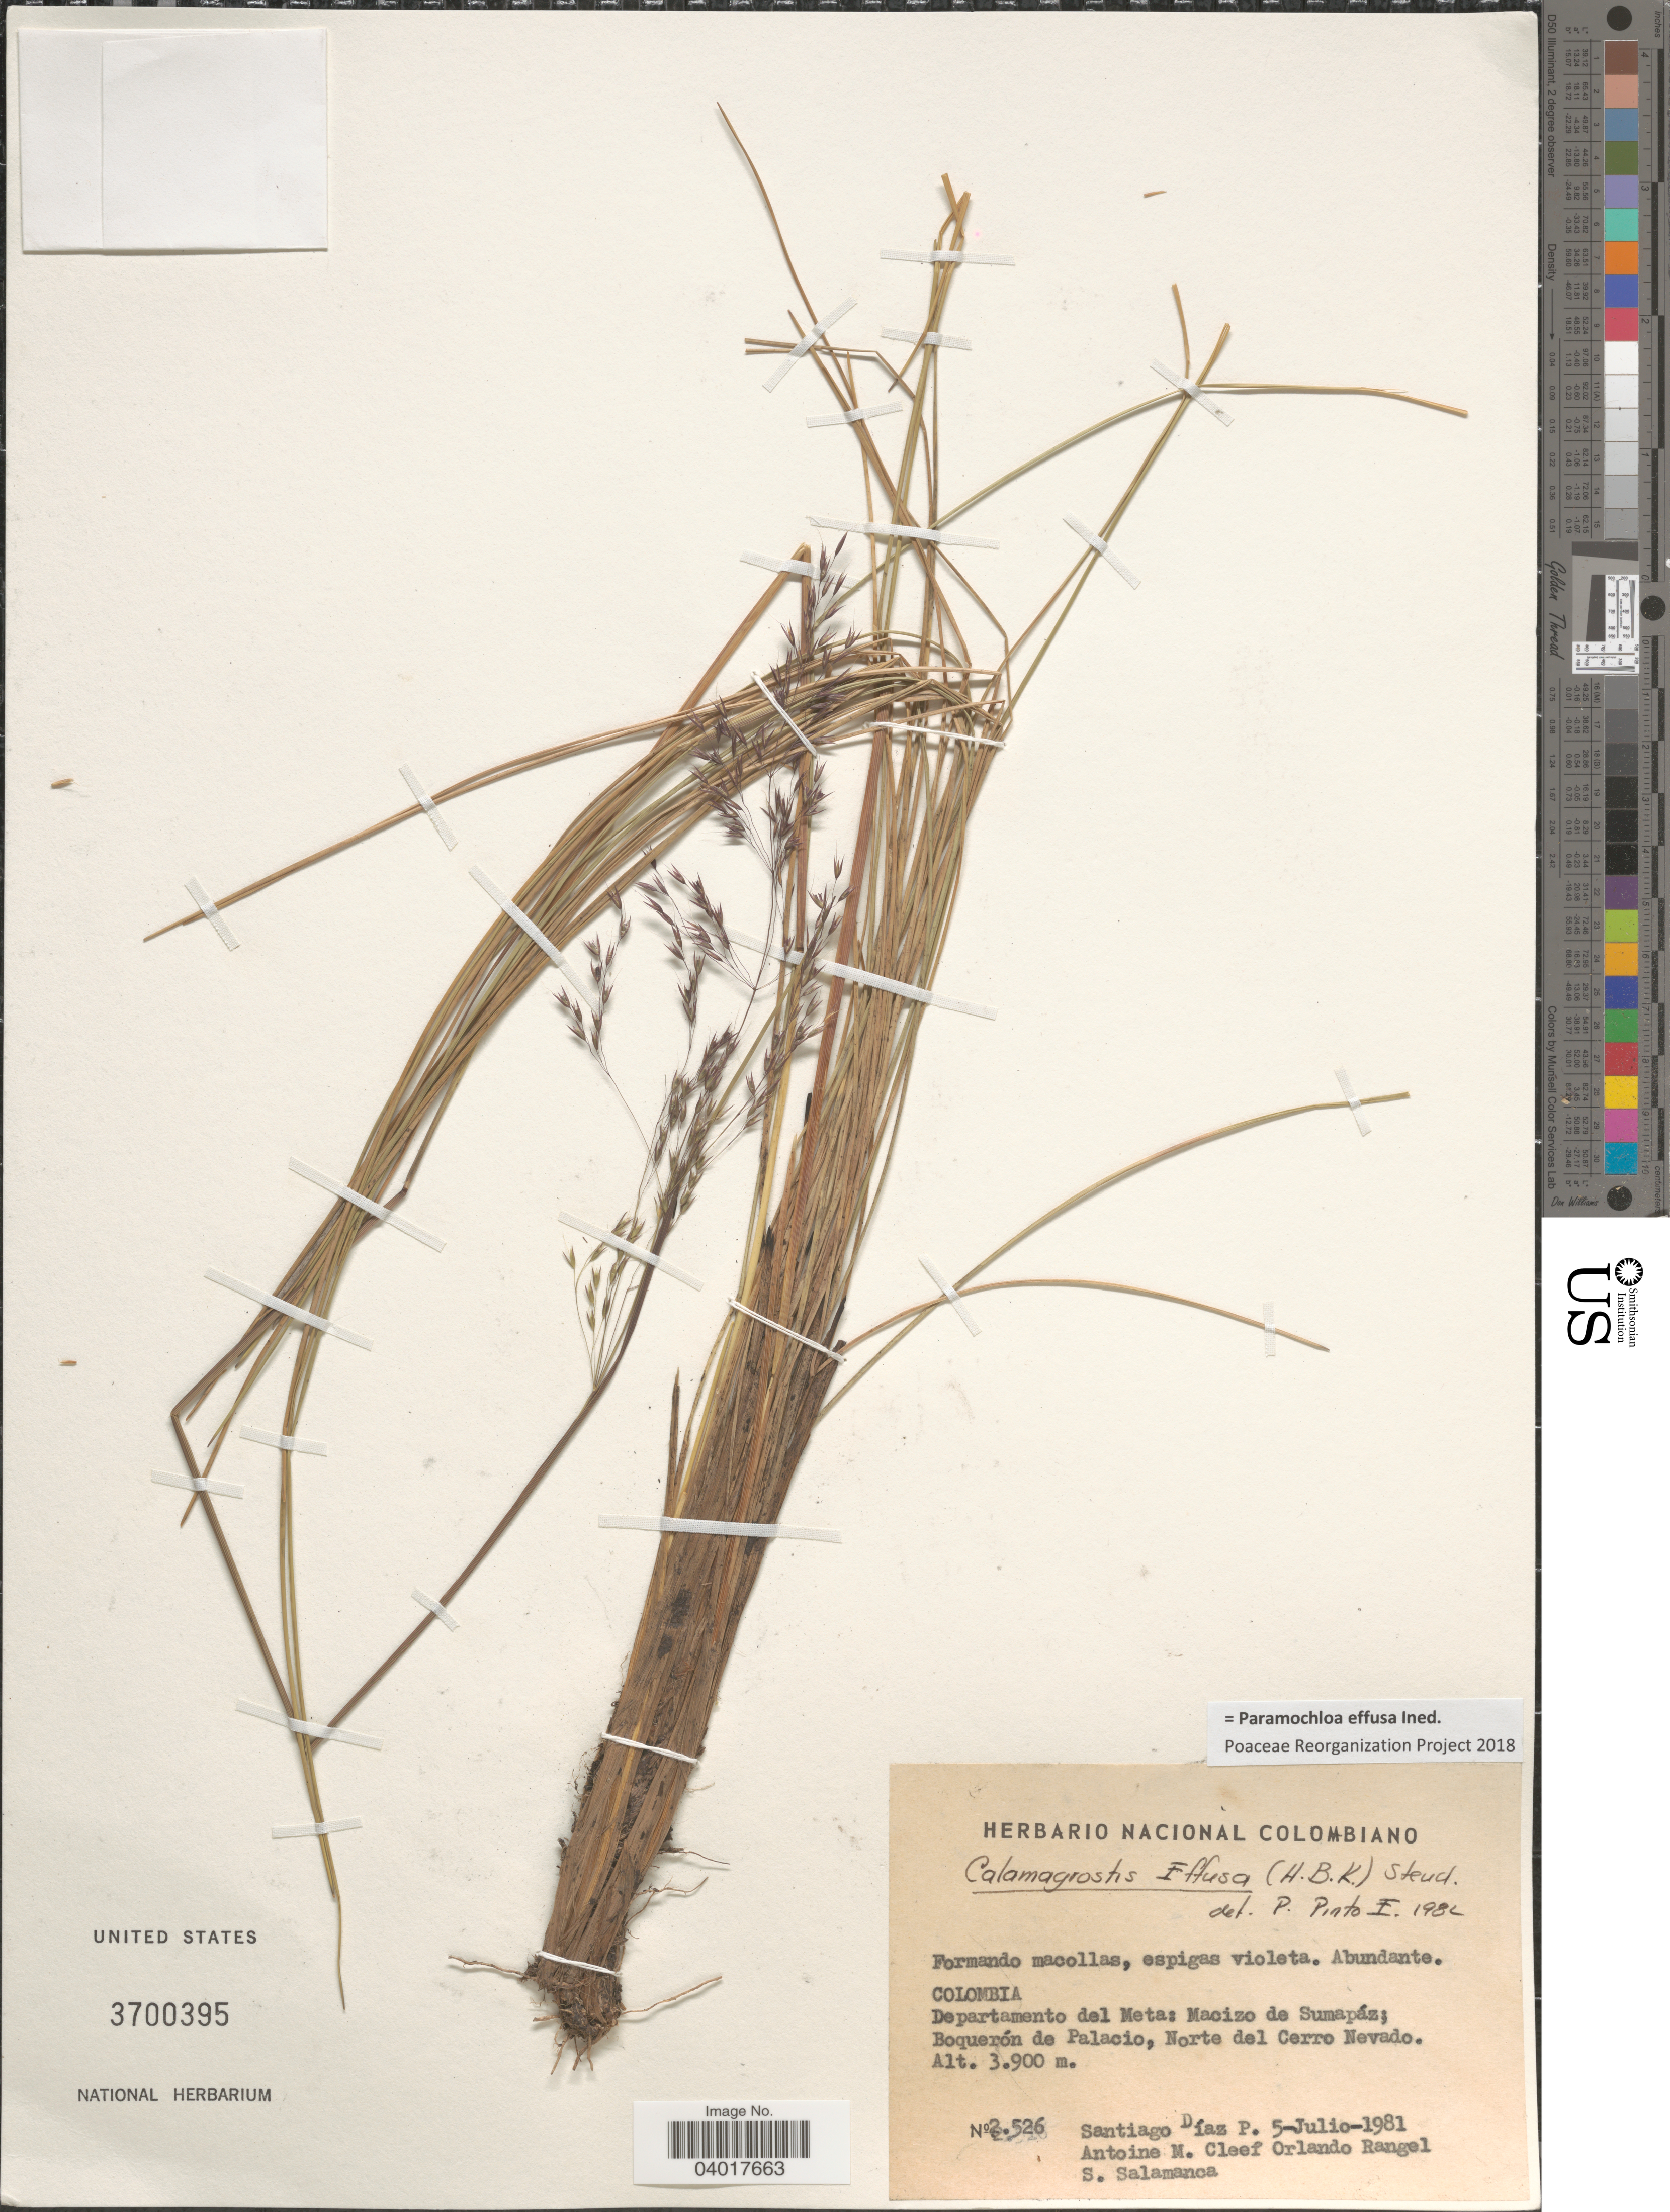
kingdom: Plantae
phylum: Tracheophyta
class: Liliopsida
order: Poales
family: Poaceae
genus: Paramochloa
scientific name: Paramochloa effusa ined.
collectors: S. Diaz P., A. M. Cleef, O. Rangel & S. Salamanca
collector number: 2526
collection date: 1981-07-05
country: Colombia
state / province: Meta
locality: Departamento del Meta: Macizo de Sumapáz; Boquerón de Palacio, Norte del Cerro Nevado.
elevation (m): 3900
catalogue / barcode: US 3700395